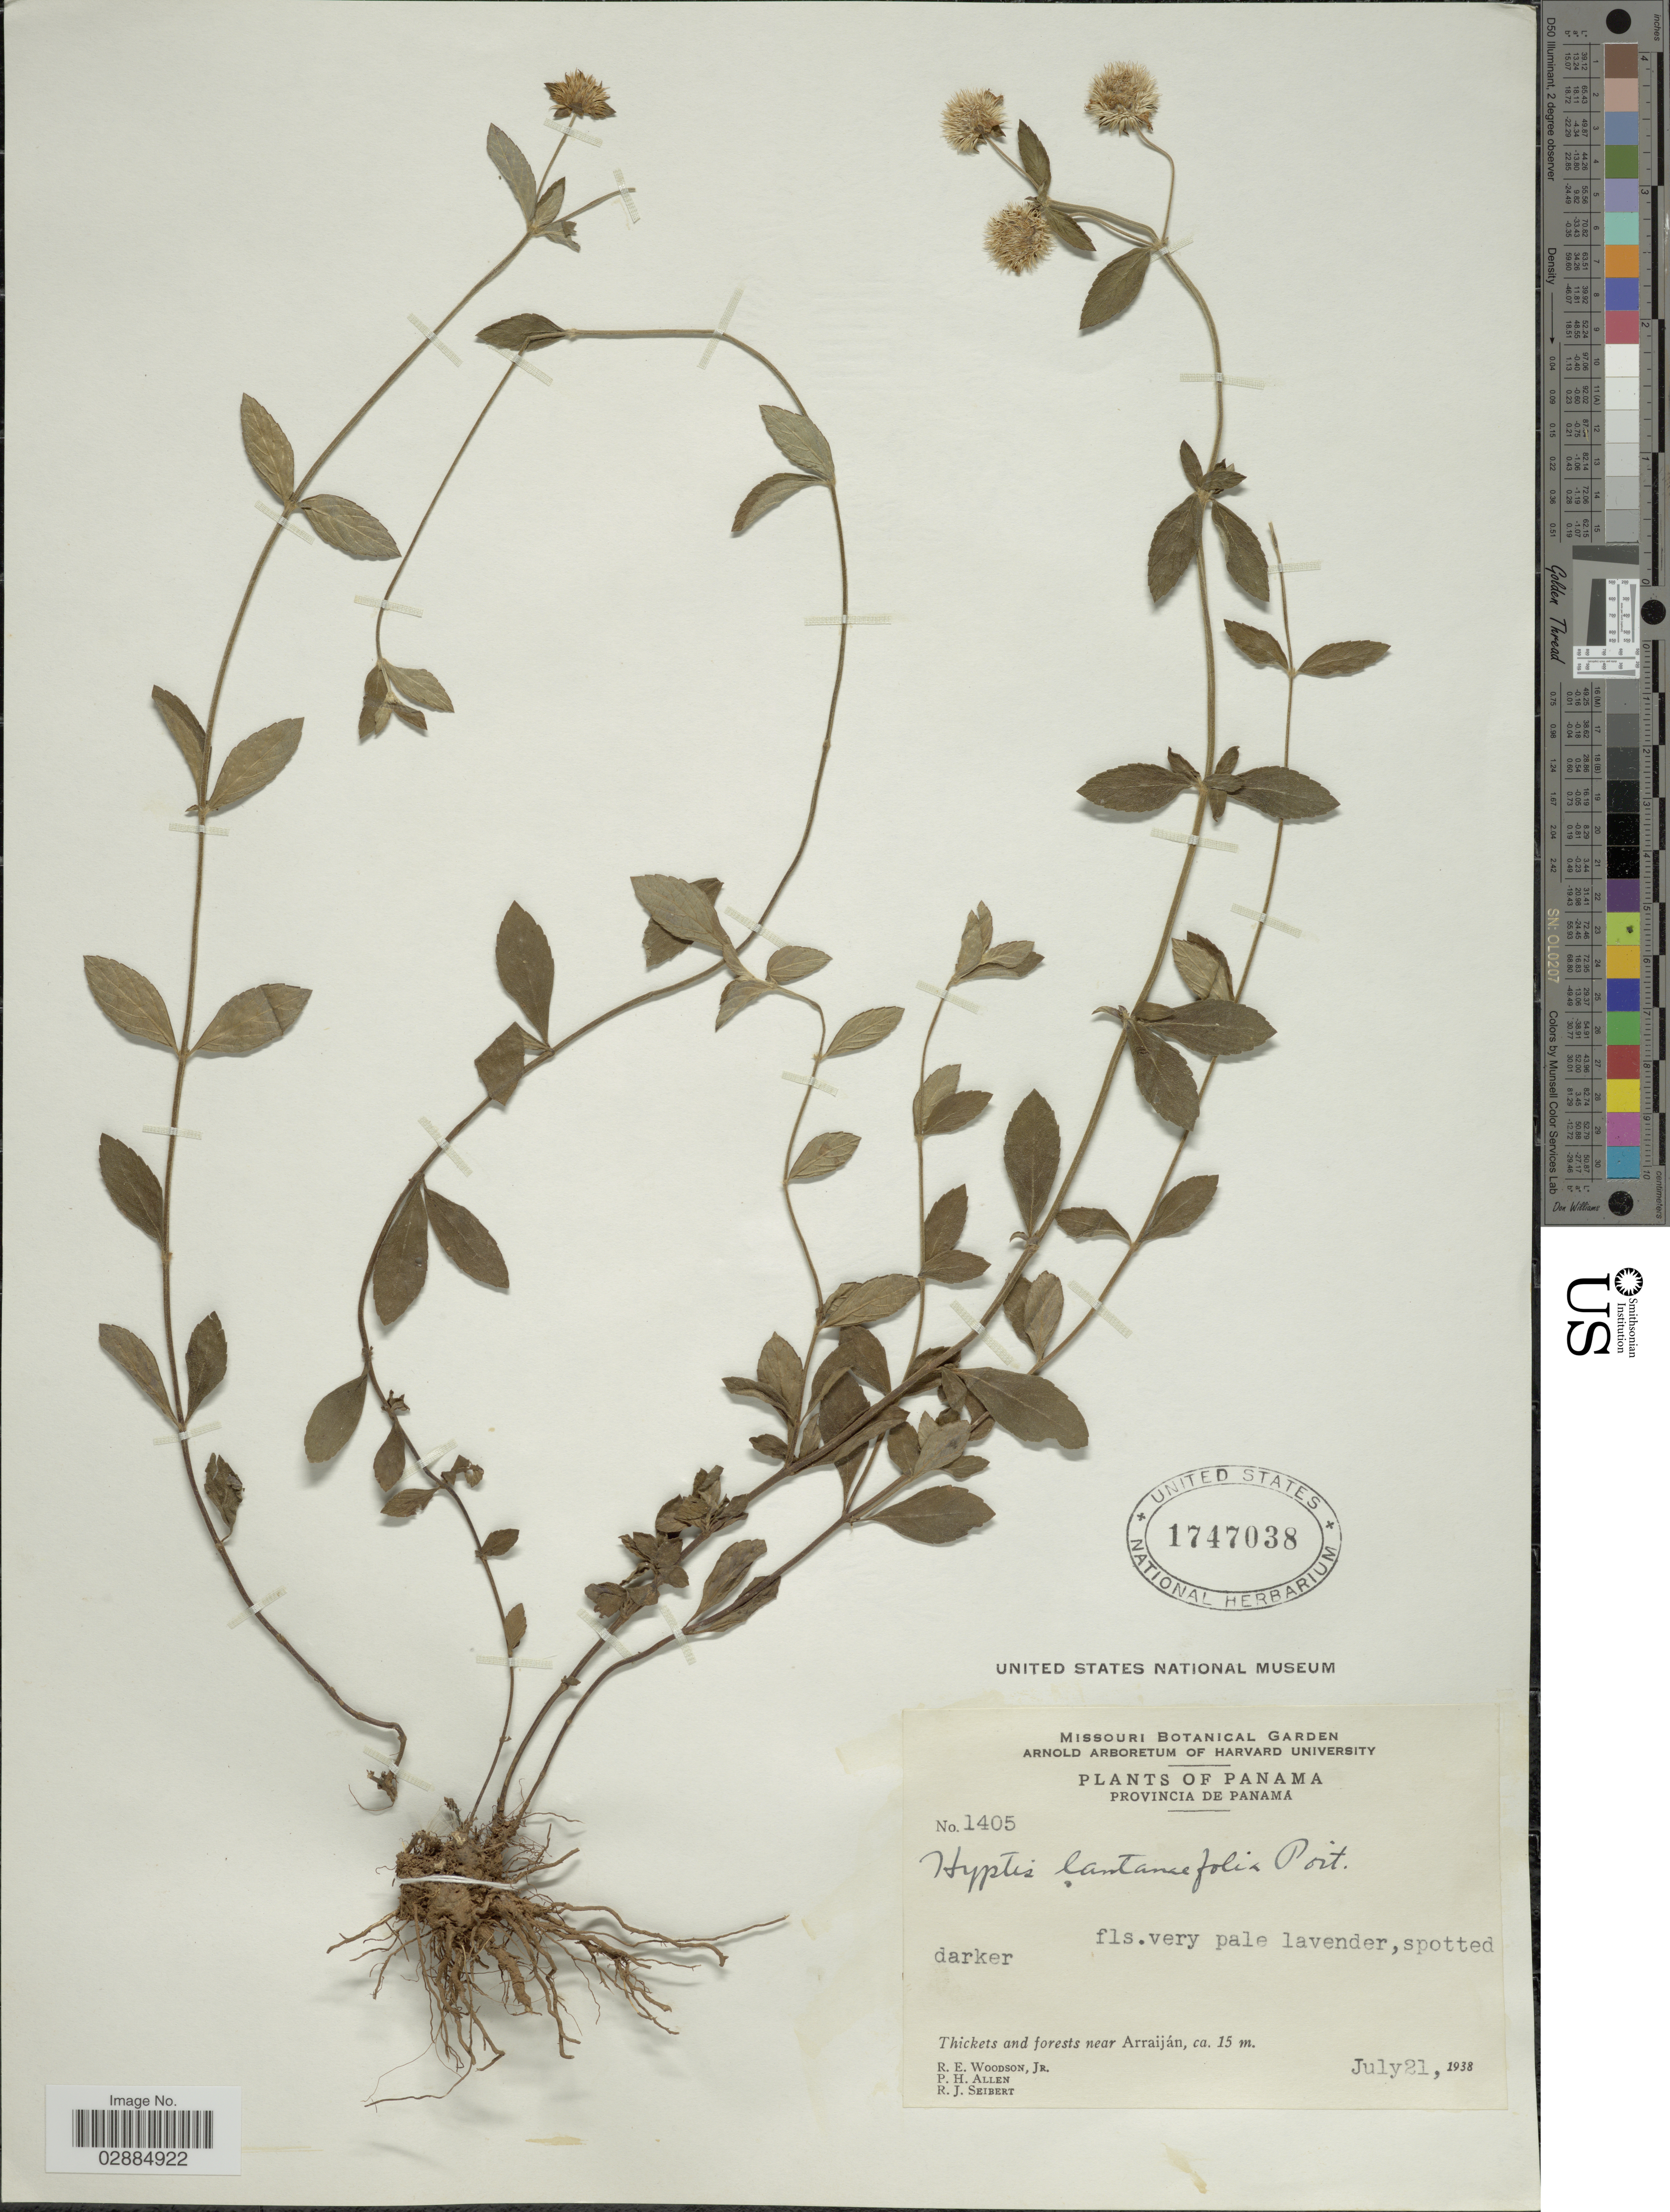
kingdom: Plantae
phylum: Tracheophyta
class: Magnoliopsida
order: Lamiales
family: Lamiaceae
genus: Hyptis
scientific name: Hyptis lantanifolia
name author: Poit.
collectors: R. E. Woodson, P. H. Allen & R. J. Seibert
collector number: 1405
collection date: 1938-07-21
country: Panama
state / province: Panamá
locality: Provincia de Panama, Thickets and forests near Arraiján.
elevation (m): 15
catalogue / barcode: US 1747038